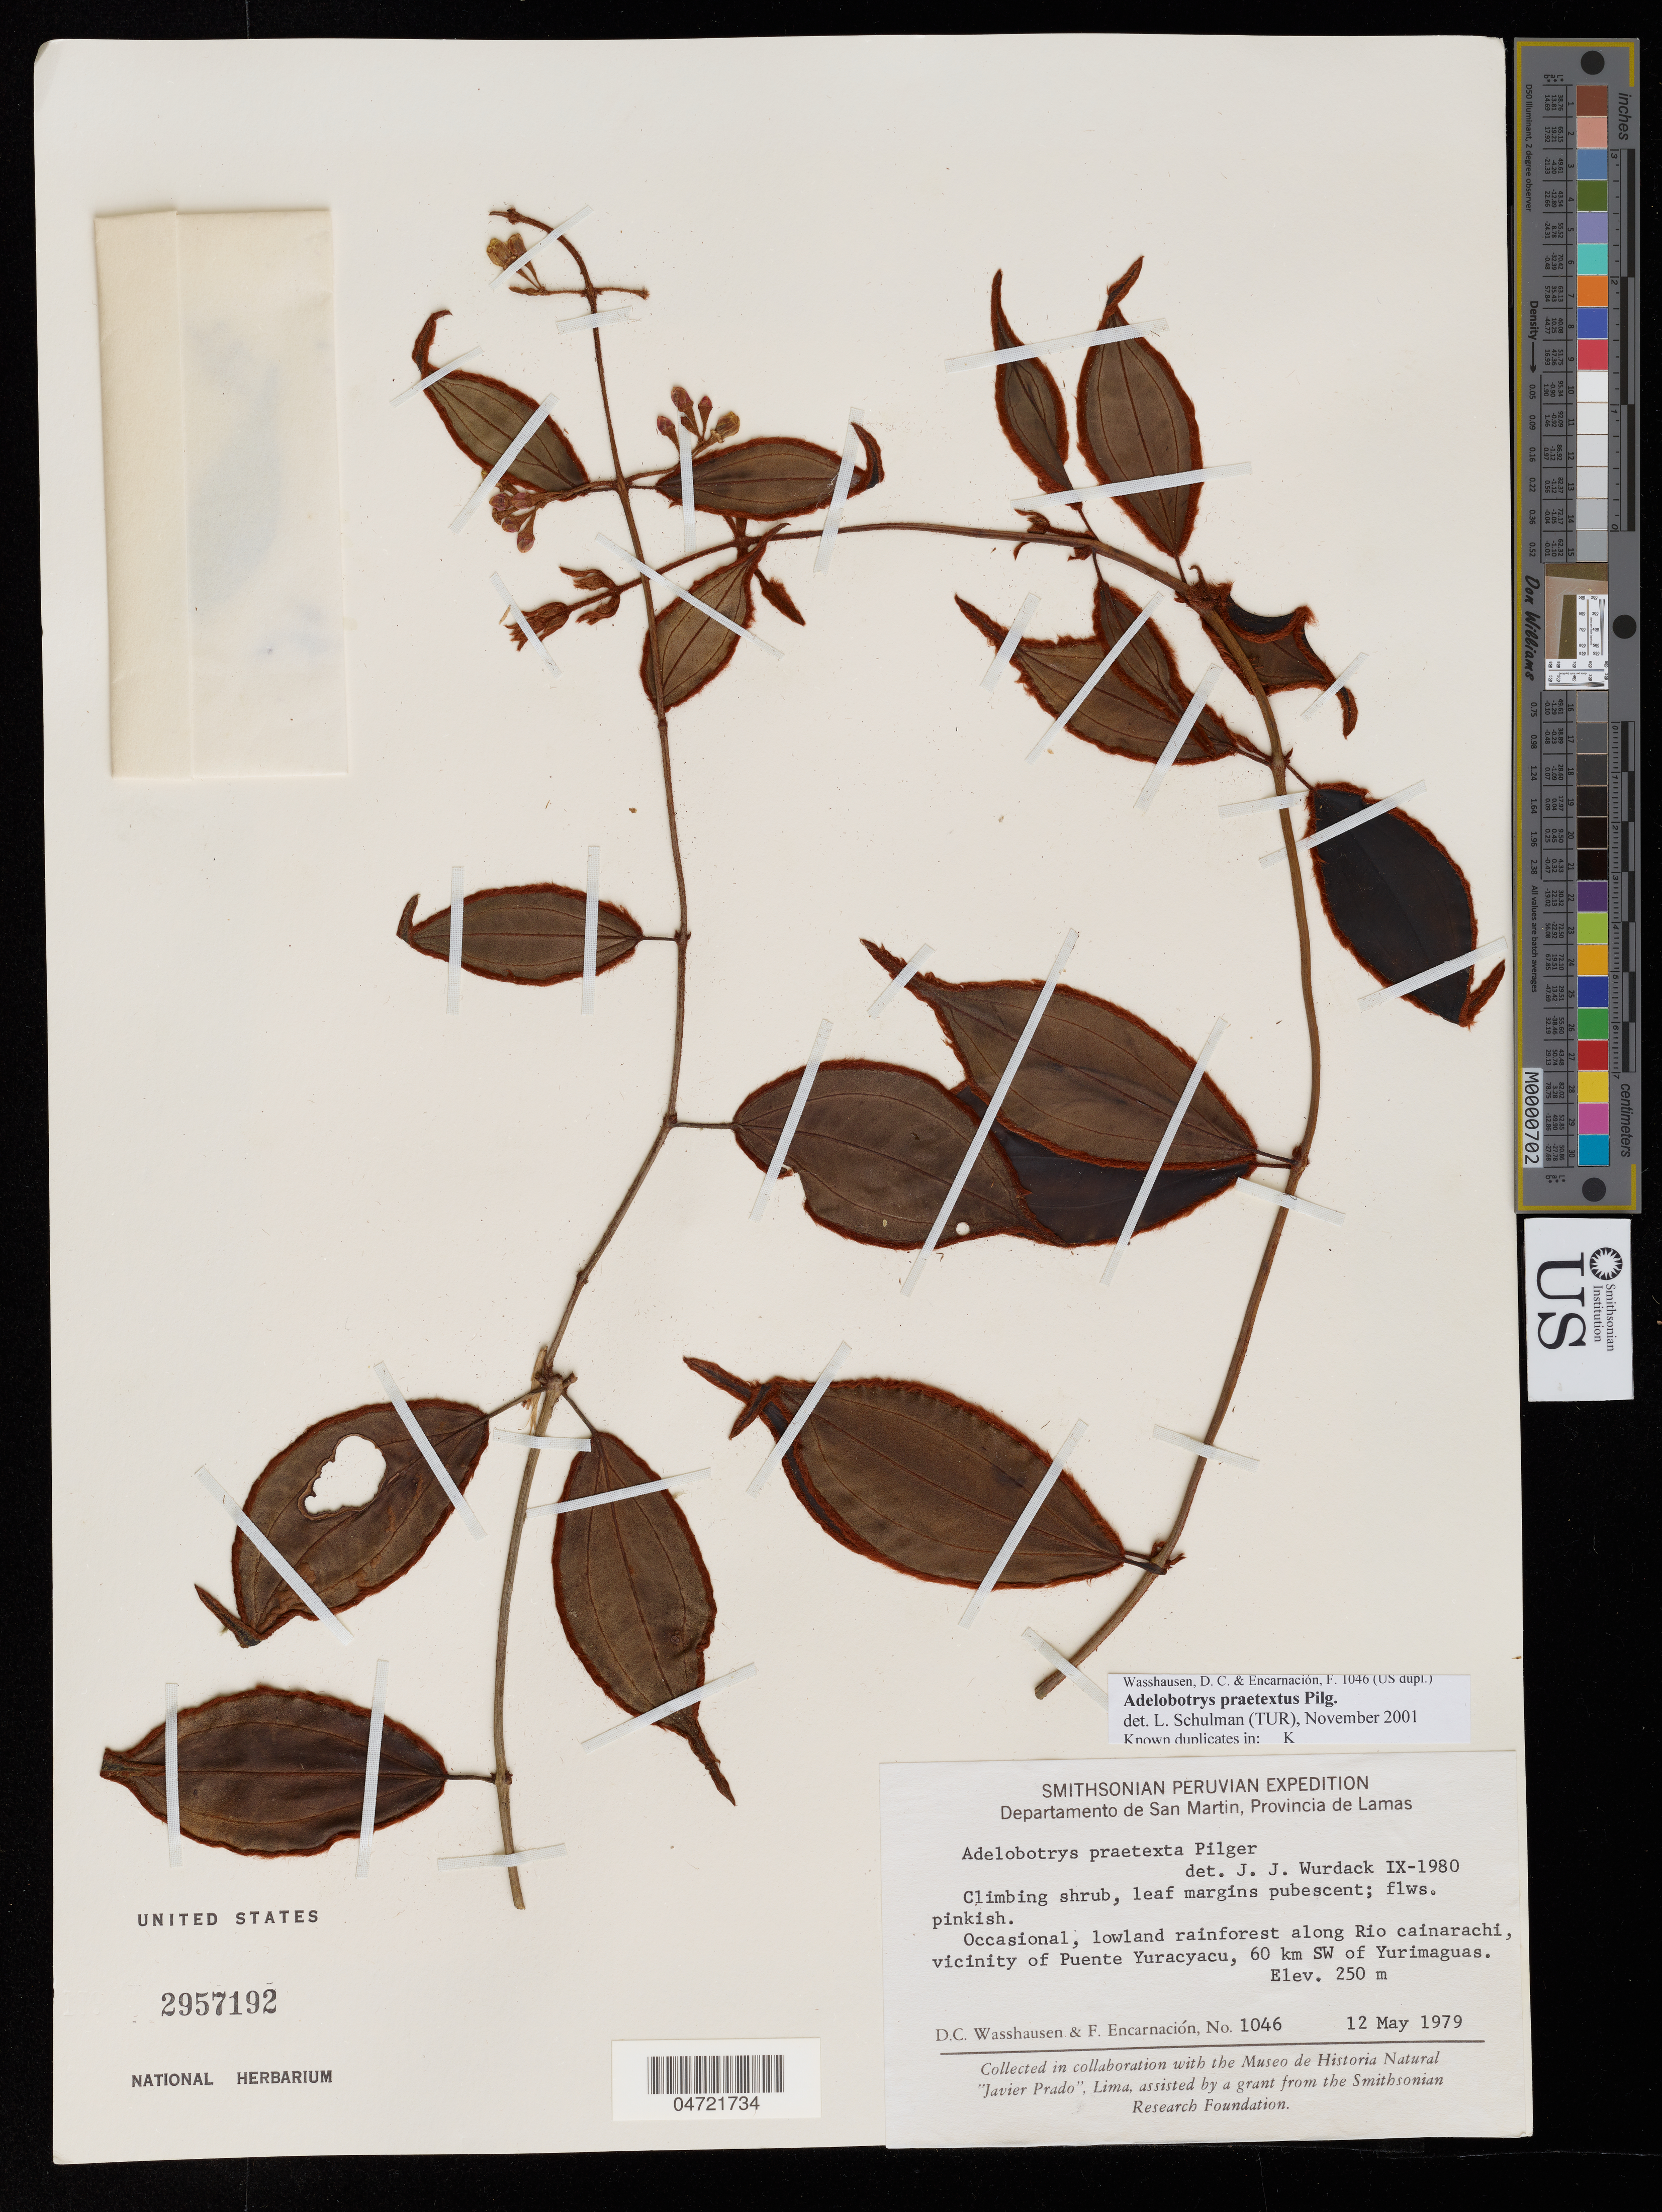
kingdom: Plantae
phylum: Tracheophyta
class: Magnoliopsida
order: Myrtales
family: Melastomataceae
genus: Adelobotrys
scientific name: Adelobotrys praetexta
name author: Pilg.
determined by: Schulman, Leif, (TUR), University of Turku (FINLAND)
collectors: D. C. Wasshausen & F. Encarnación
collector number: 1046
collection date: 1979-05-12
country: Peru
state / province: San Martín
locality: along Rio Cainarachi, vicinity of Puente Yuracyacu, 60 km SW of Yurimaguas. Provincia de Lamas.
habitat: Lowland rainforest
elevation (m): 250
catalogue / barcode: US 2957192